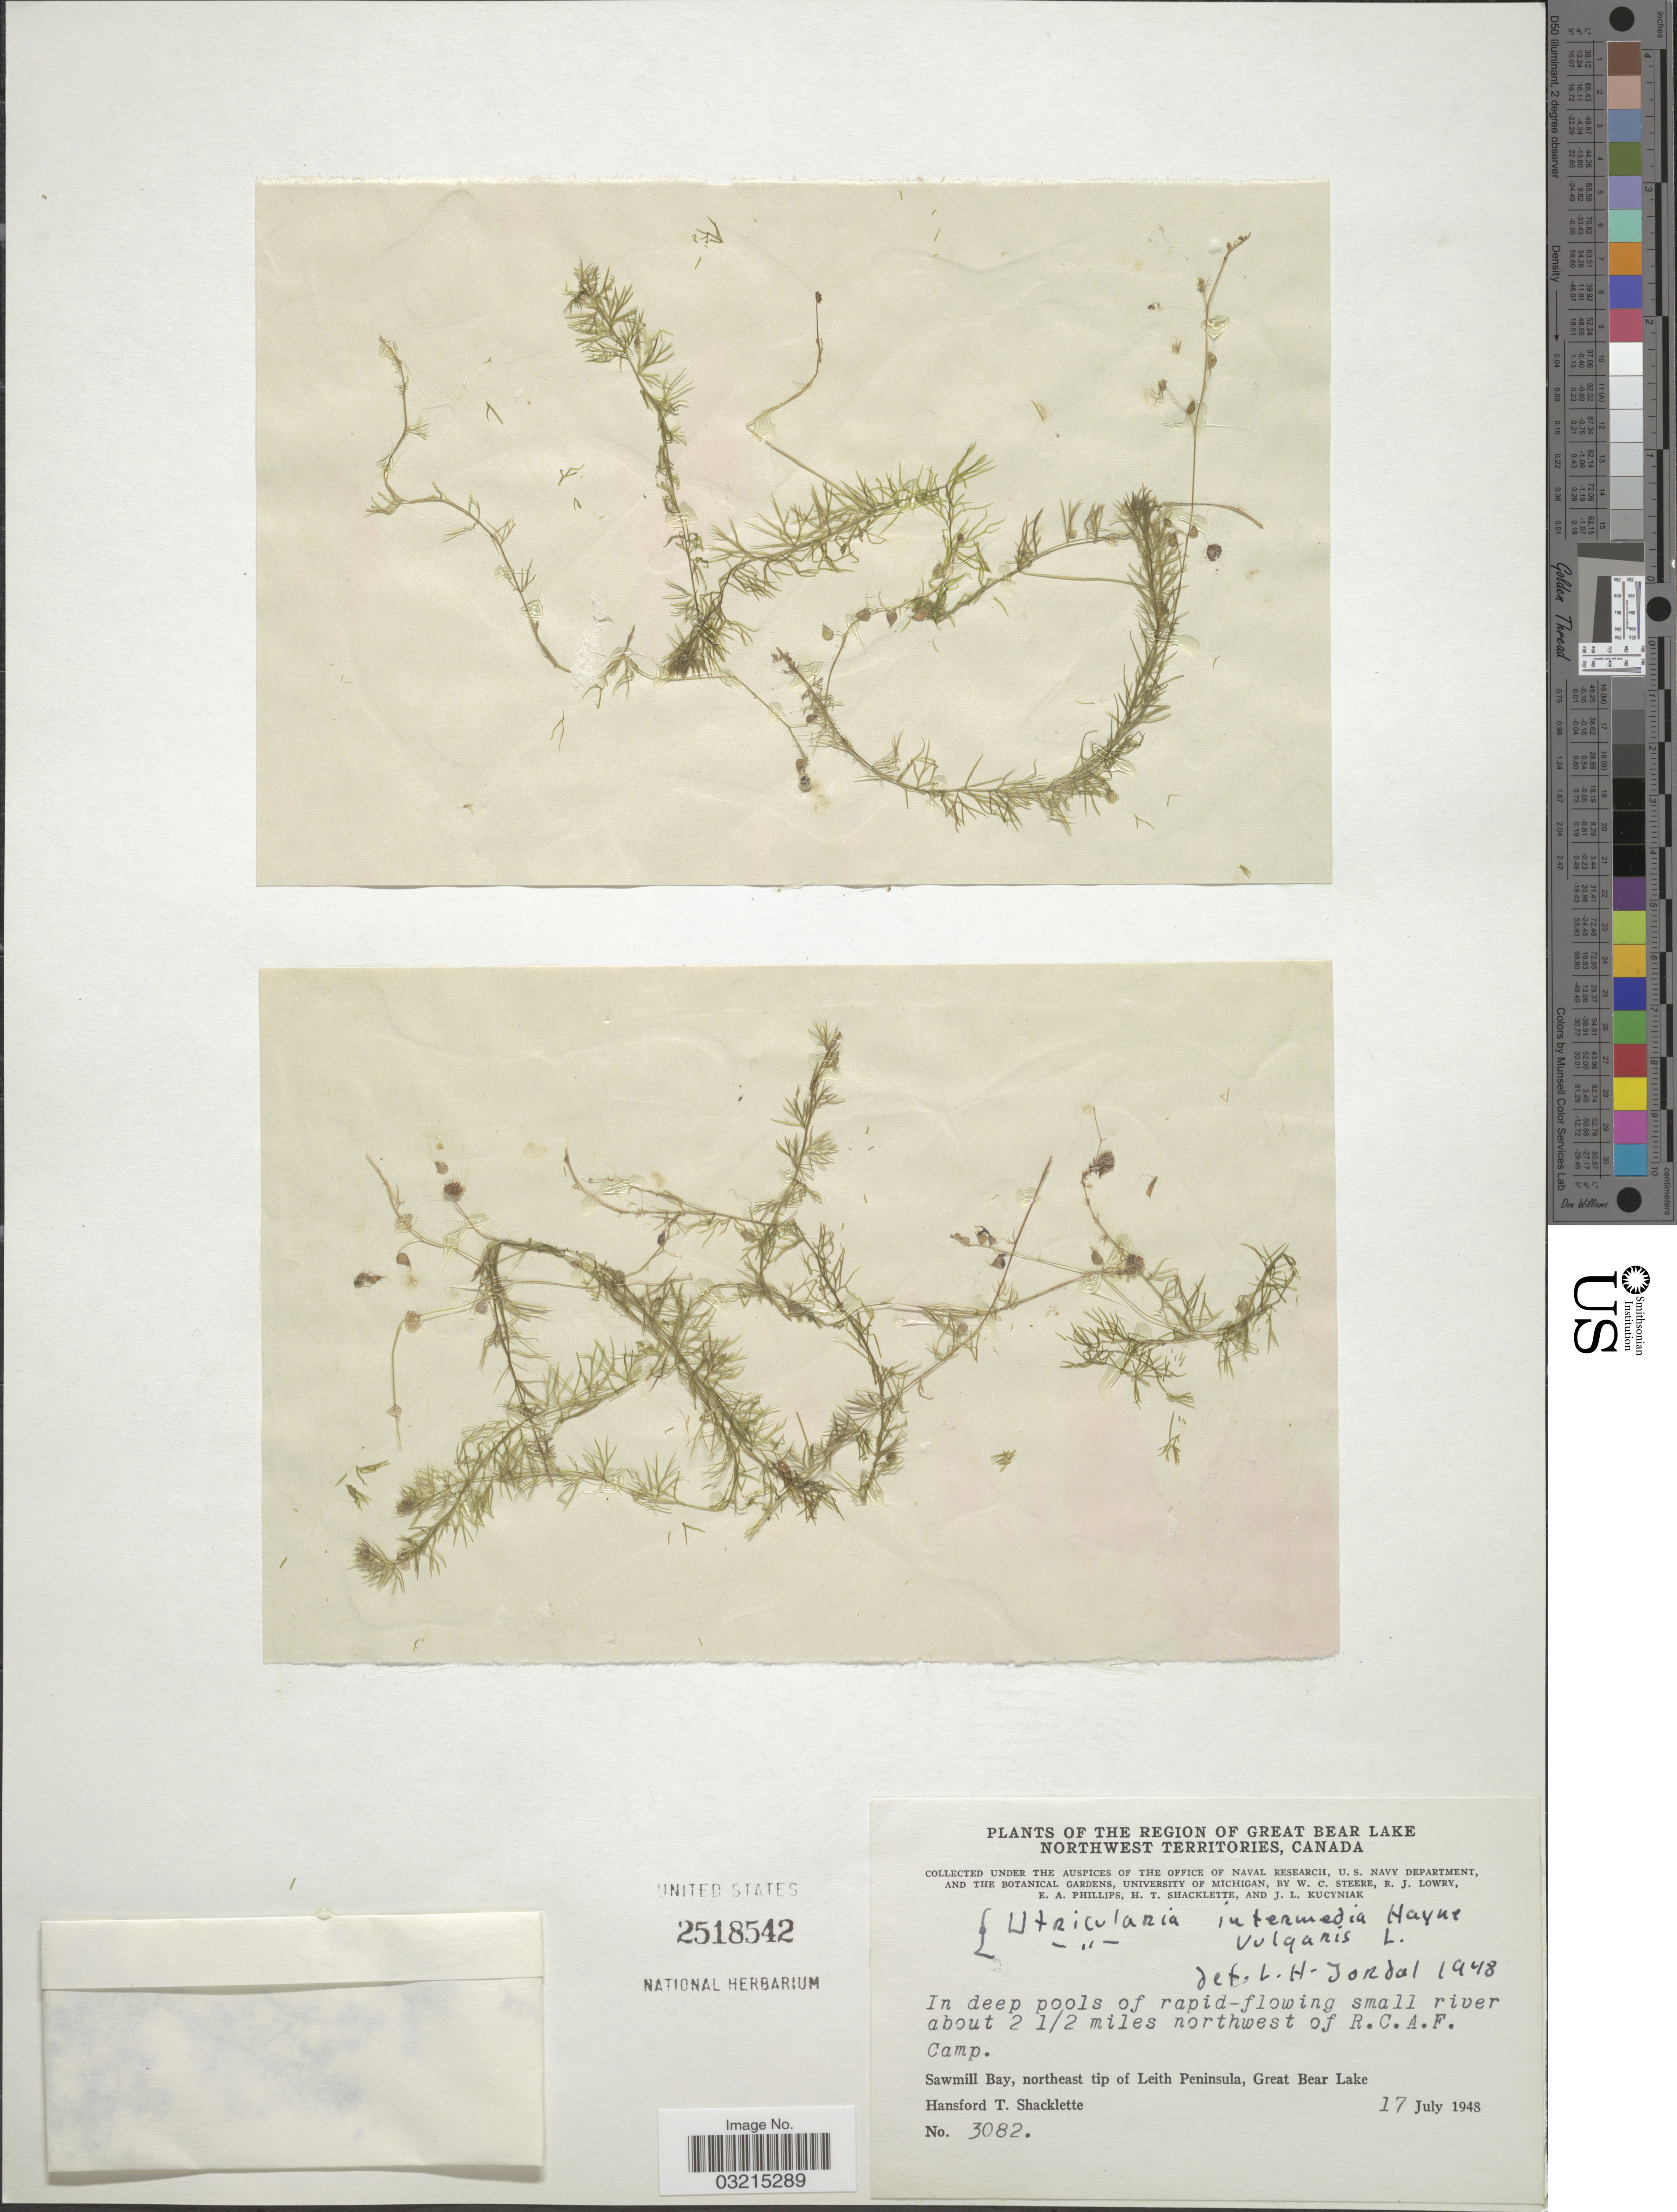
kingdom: Plantae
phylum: Tracheophyta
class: Magnoliopsida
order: Lamiales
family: Lentibulariaceae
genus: Utricularia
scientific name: Utricularia intermedia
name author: Hayne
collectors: H. Shacklette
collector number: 3082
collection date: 1948-07-17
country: Canada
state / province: Northwest Territories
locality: The Region of Great Bear Lake. In deep pools of rapid-flowing small river about 2½ miles northwest of R.C.A.F. Camp. Sawmill Bay, northeast tip of Leith Peninsula, Great Bear Lake.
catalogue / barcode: US 2518542